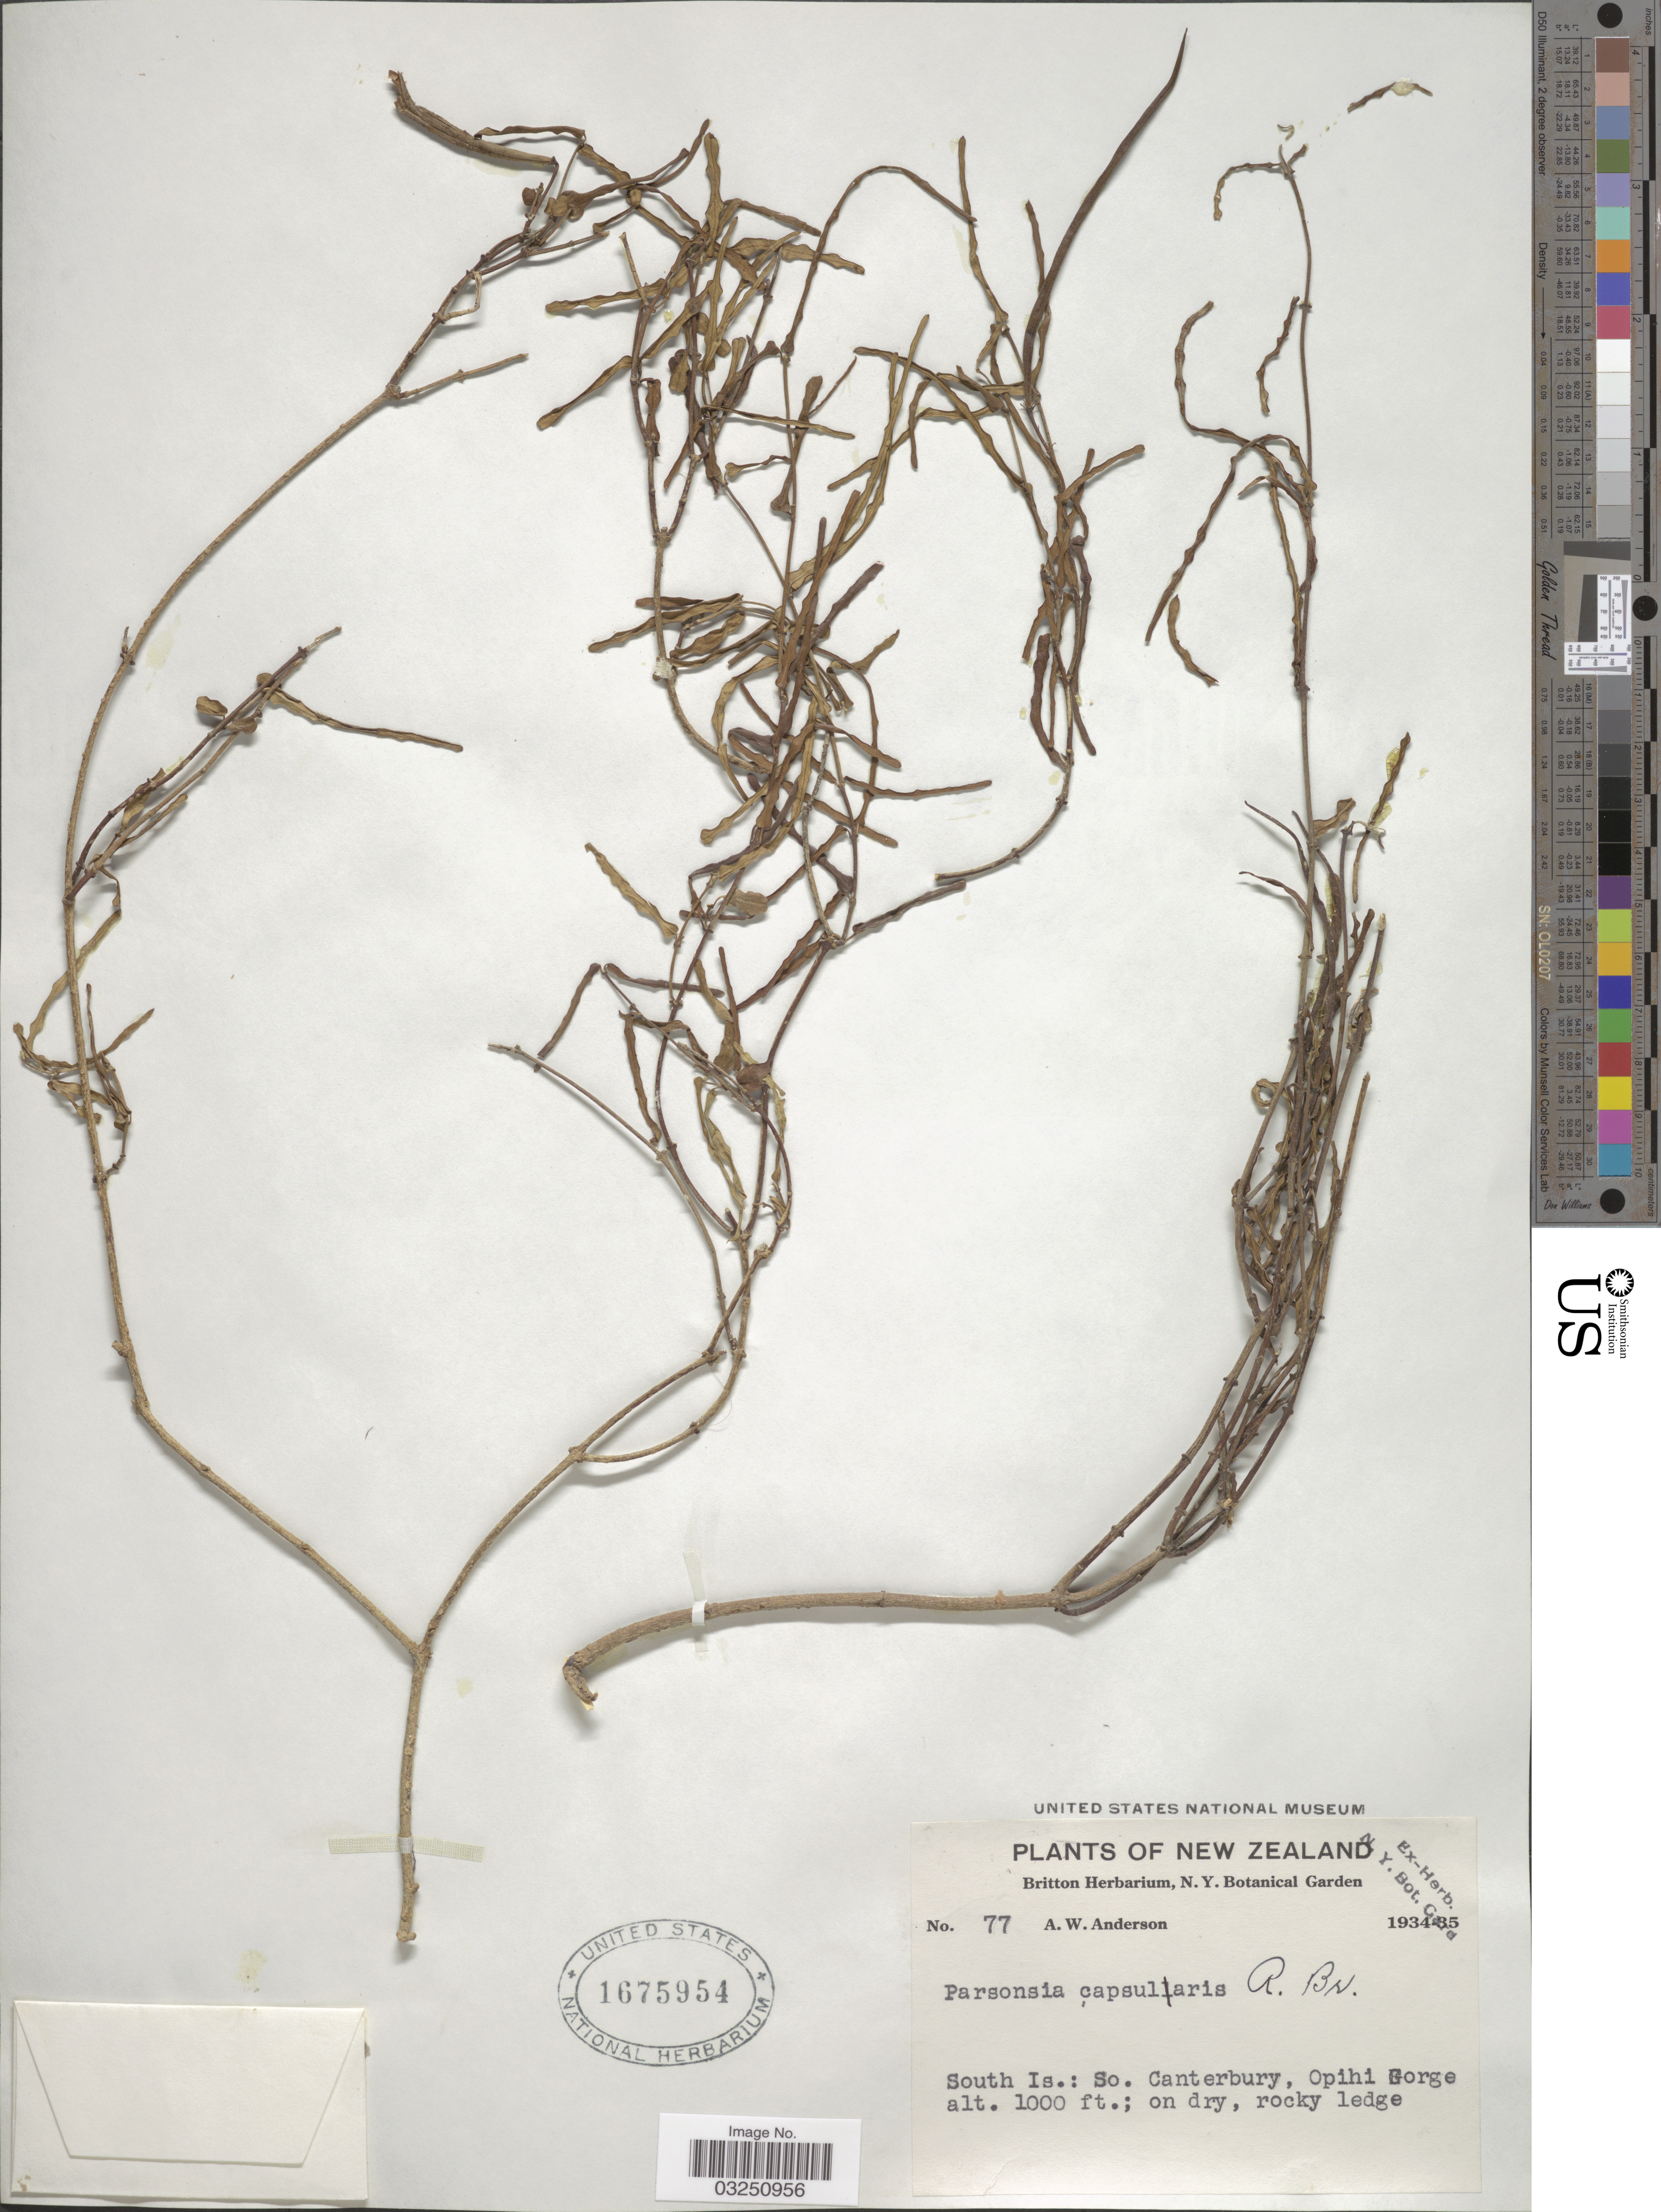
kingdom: Plantae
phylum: Tracheophyta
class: Magnoliopsida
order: Gentianales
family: Apocynaceae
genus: Parsonsia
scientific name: Parsonsia capsularis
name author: (G. Forst.) R. Br. ex Endl.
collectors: A. W. Anderson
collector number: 77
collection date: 1934/1935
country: New Zealand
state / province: Canterbury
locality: South Is.: So. Canterbury, Opihi Gorge.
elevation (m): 305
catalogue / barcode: US 1675954